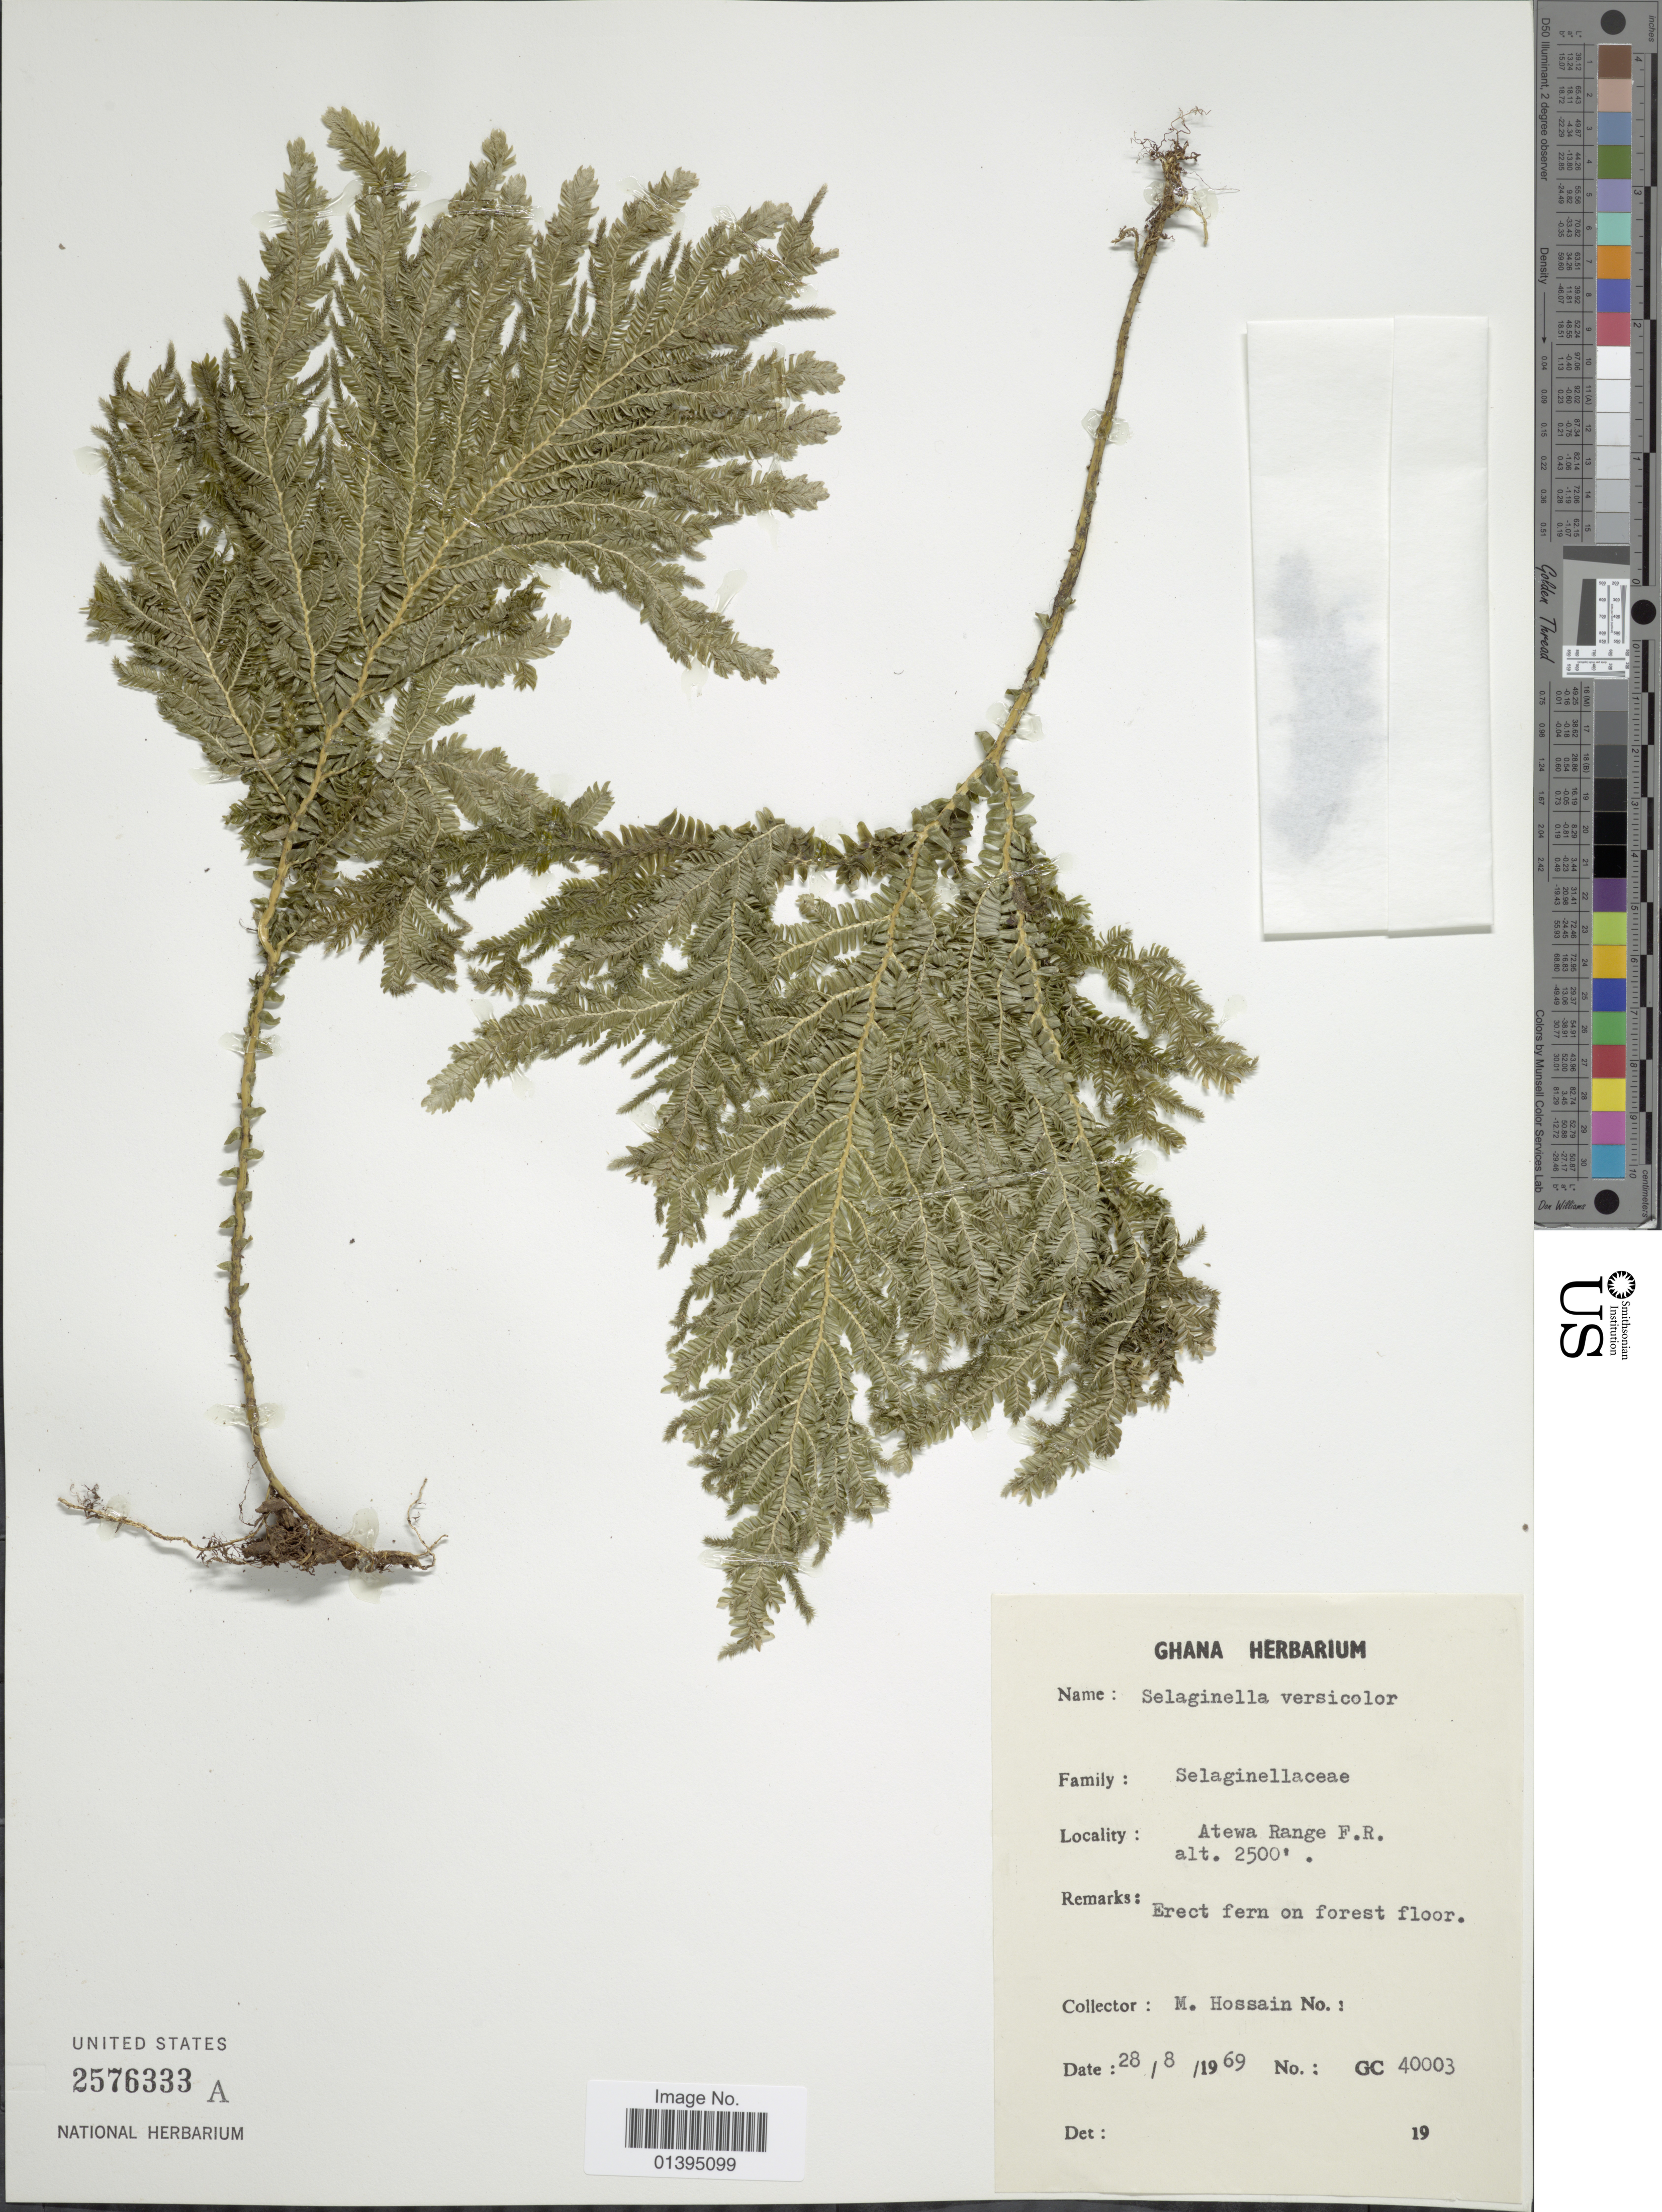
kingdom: Plantae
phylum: Tracheophyta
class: Lycopodiopsida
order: Selaginellales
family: Selaginellaceae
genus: Selaginella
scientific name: Selaginella versicolor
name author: Spring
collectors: M. Hossain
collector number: GC 40003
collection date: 1969-08-28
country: Ghana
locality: Atewa Range F.R.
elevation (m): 762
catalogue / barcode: US 2576333A